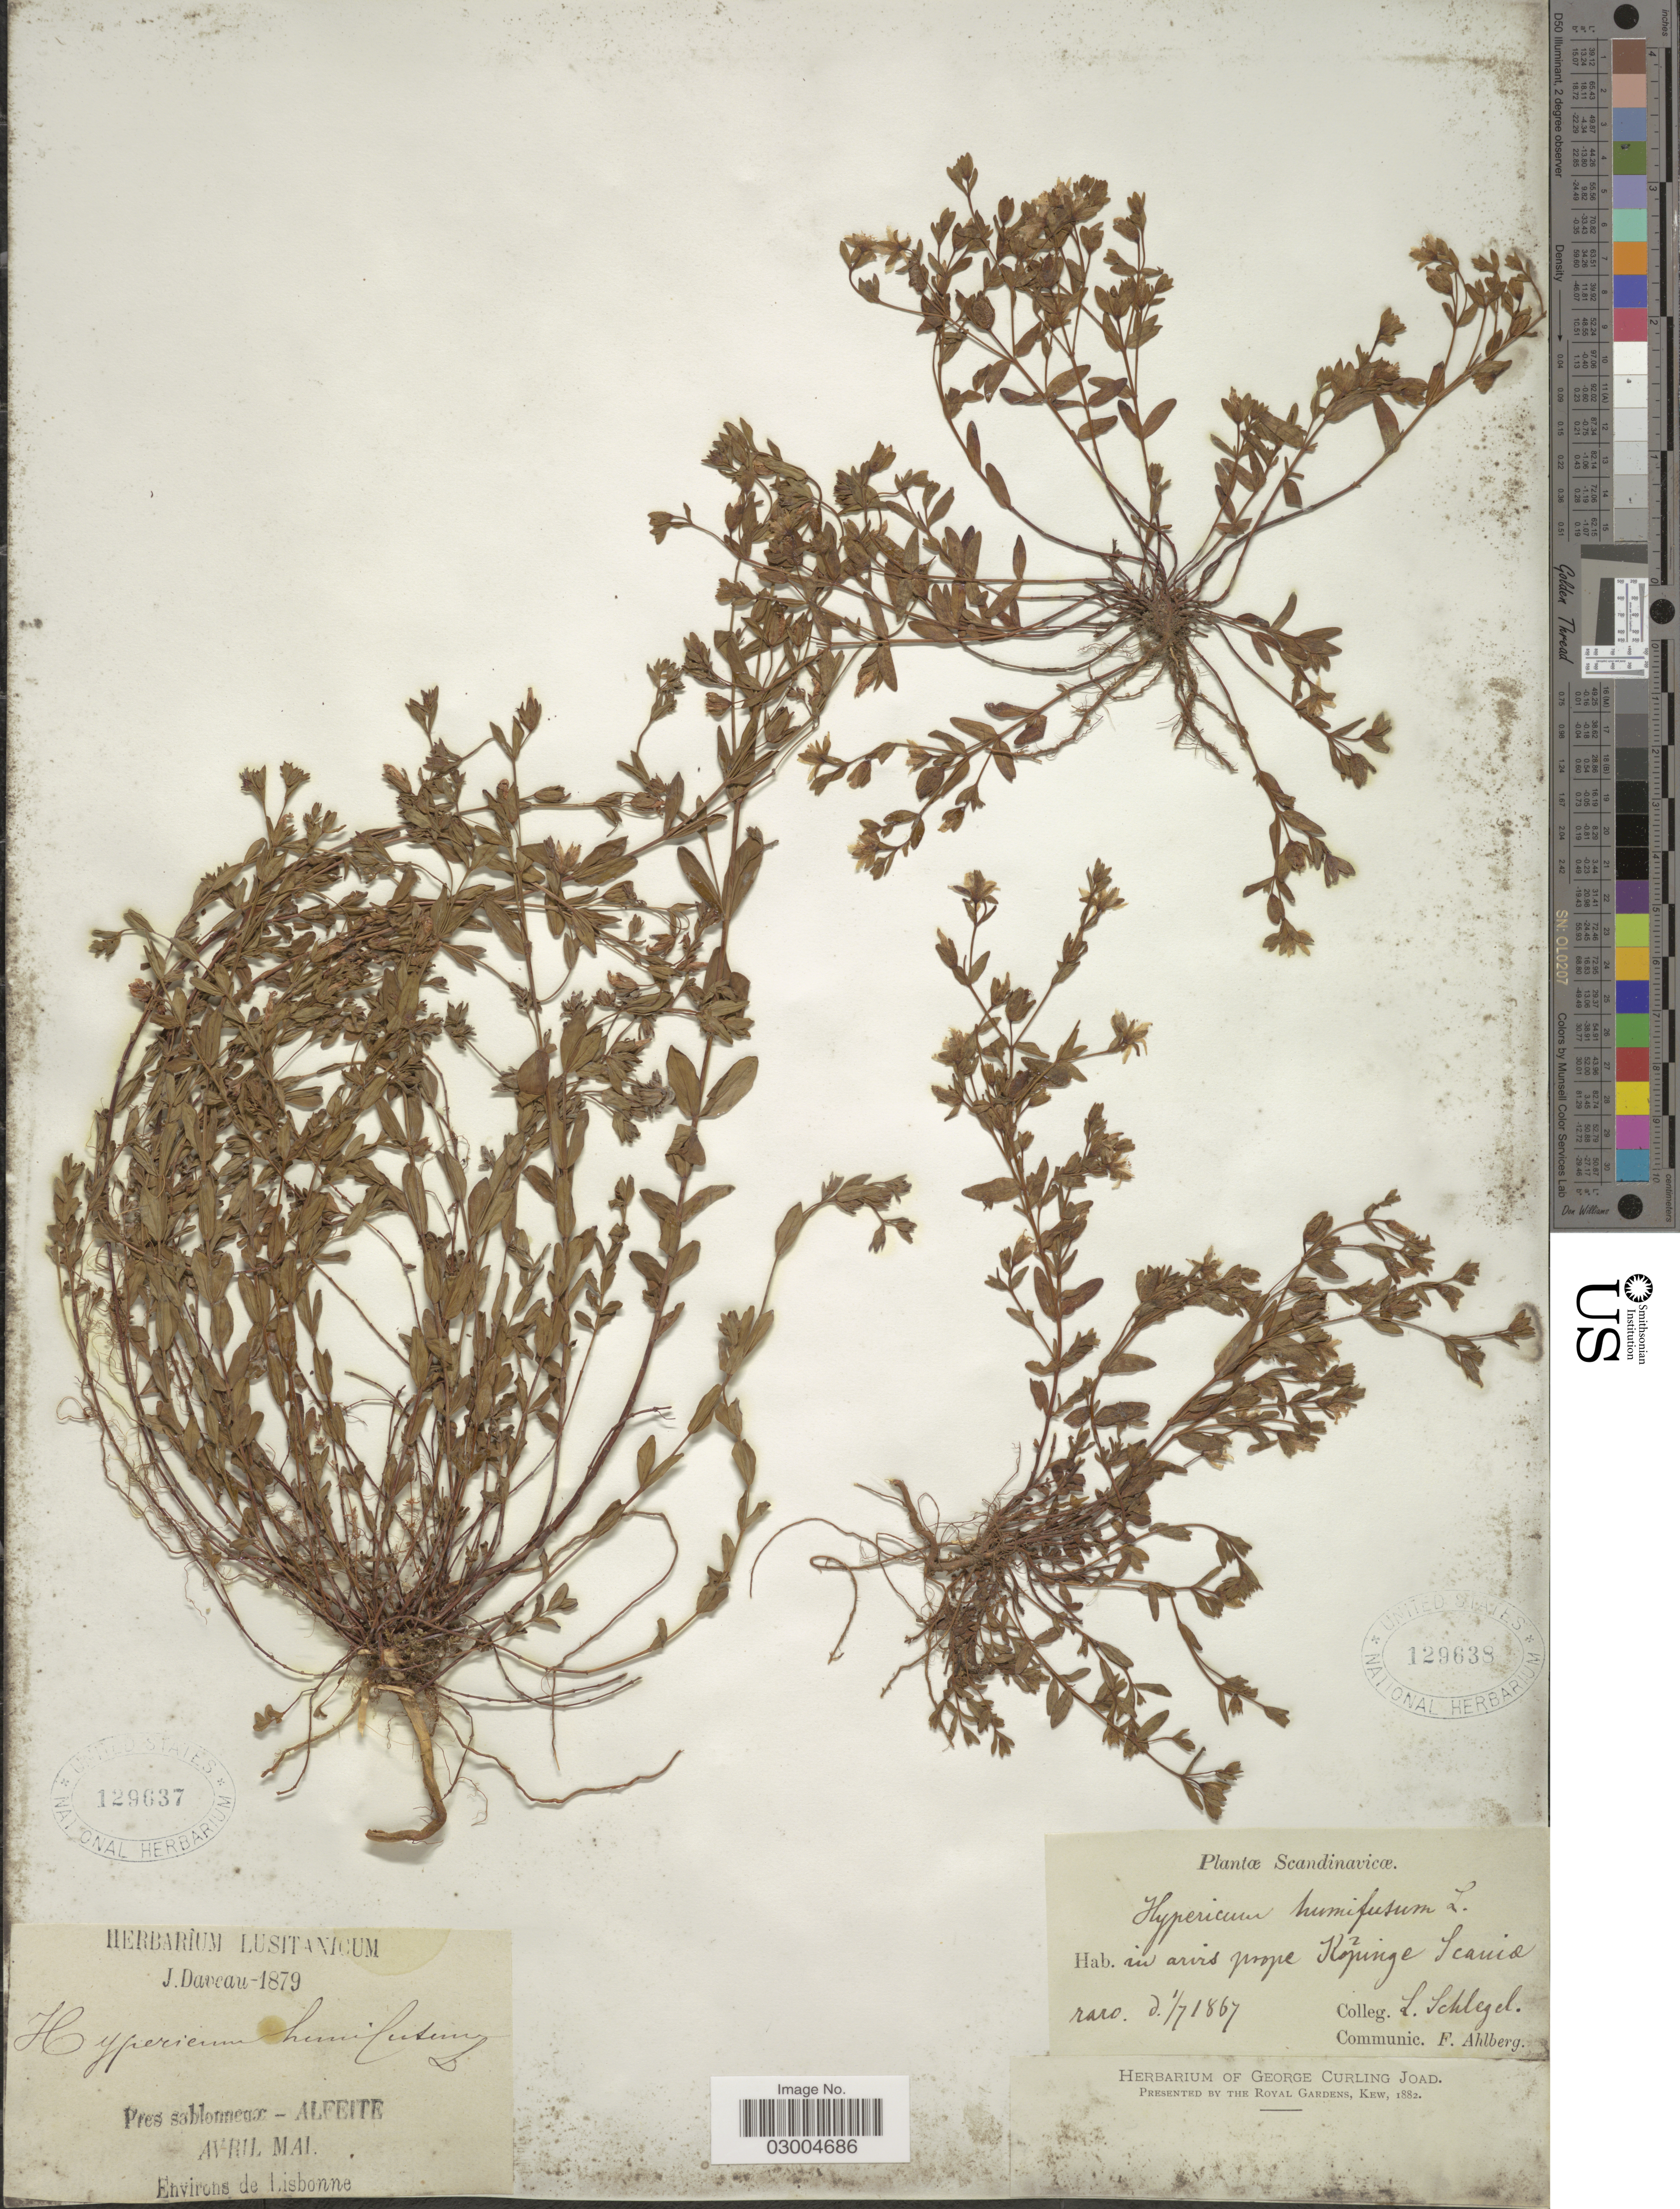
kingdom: Plantae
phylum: Tracheophyta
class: Magnoliopsida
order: Malpighiales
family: Hypericaceae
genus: Hypericum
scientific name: Hypericum humifusum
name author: L.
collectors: J. Daveau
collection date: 1879-04/1879-05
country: Portugal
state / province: Lisboa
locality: Pres sablonneax - Alfeite. Environs de Lisbonne.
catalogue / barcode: US 129637